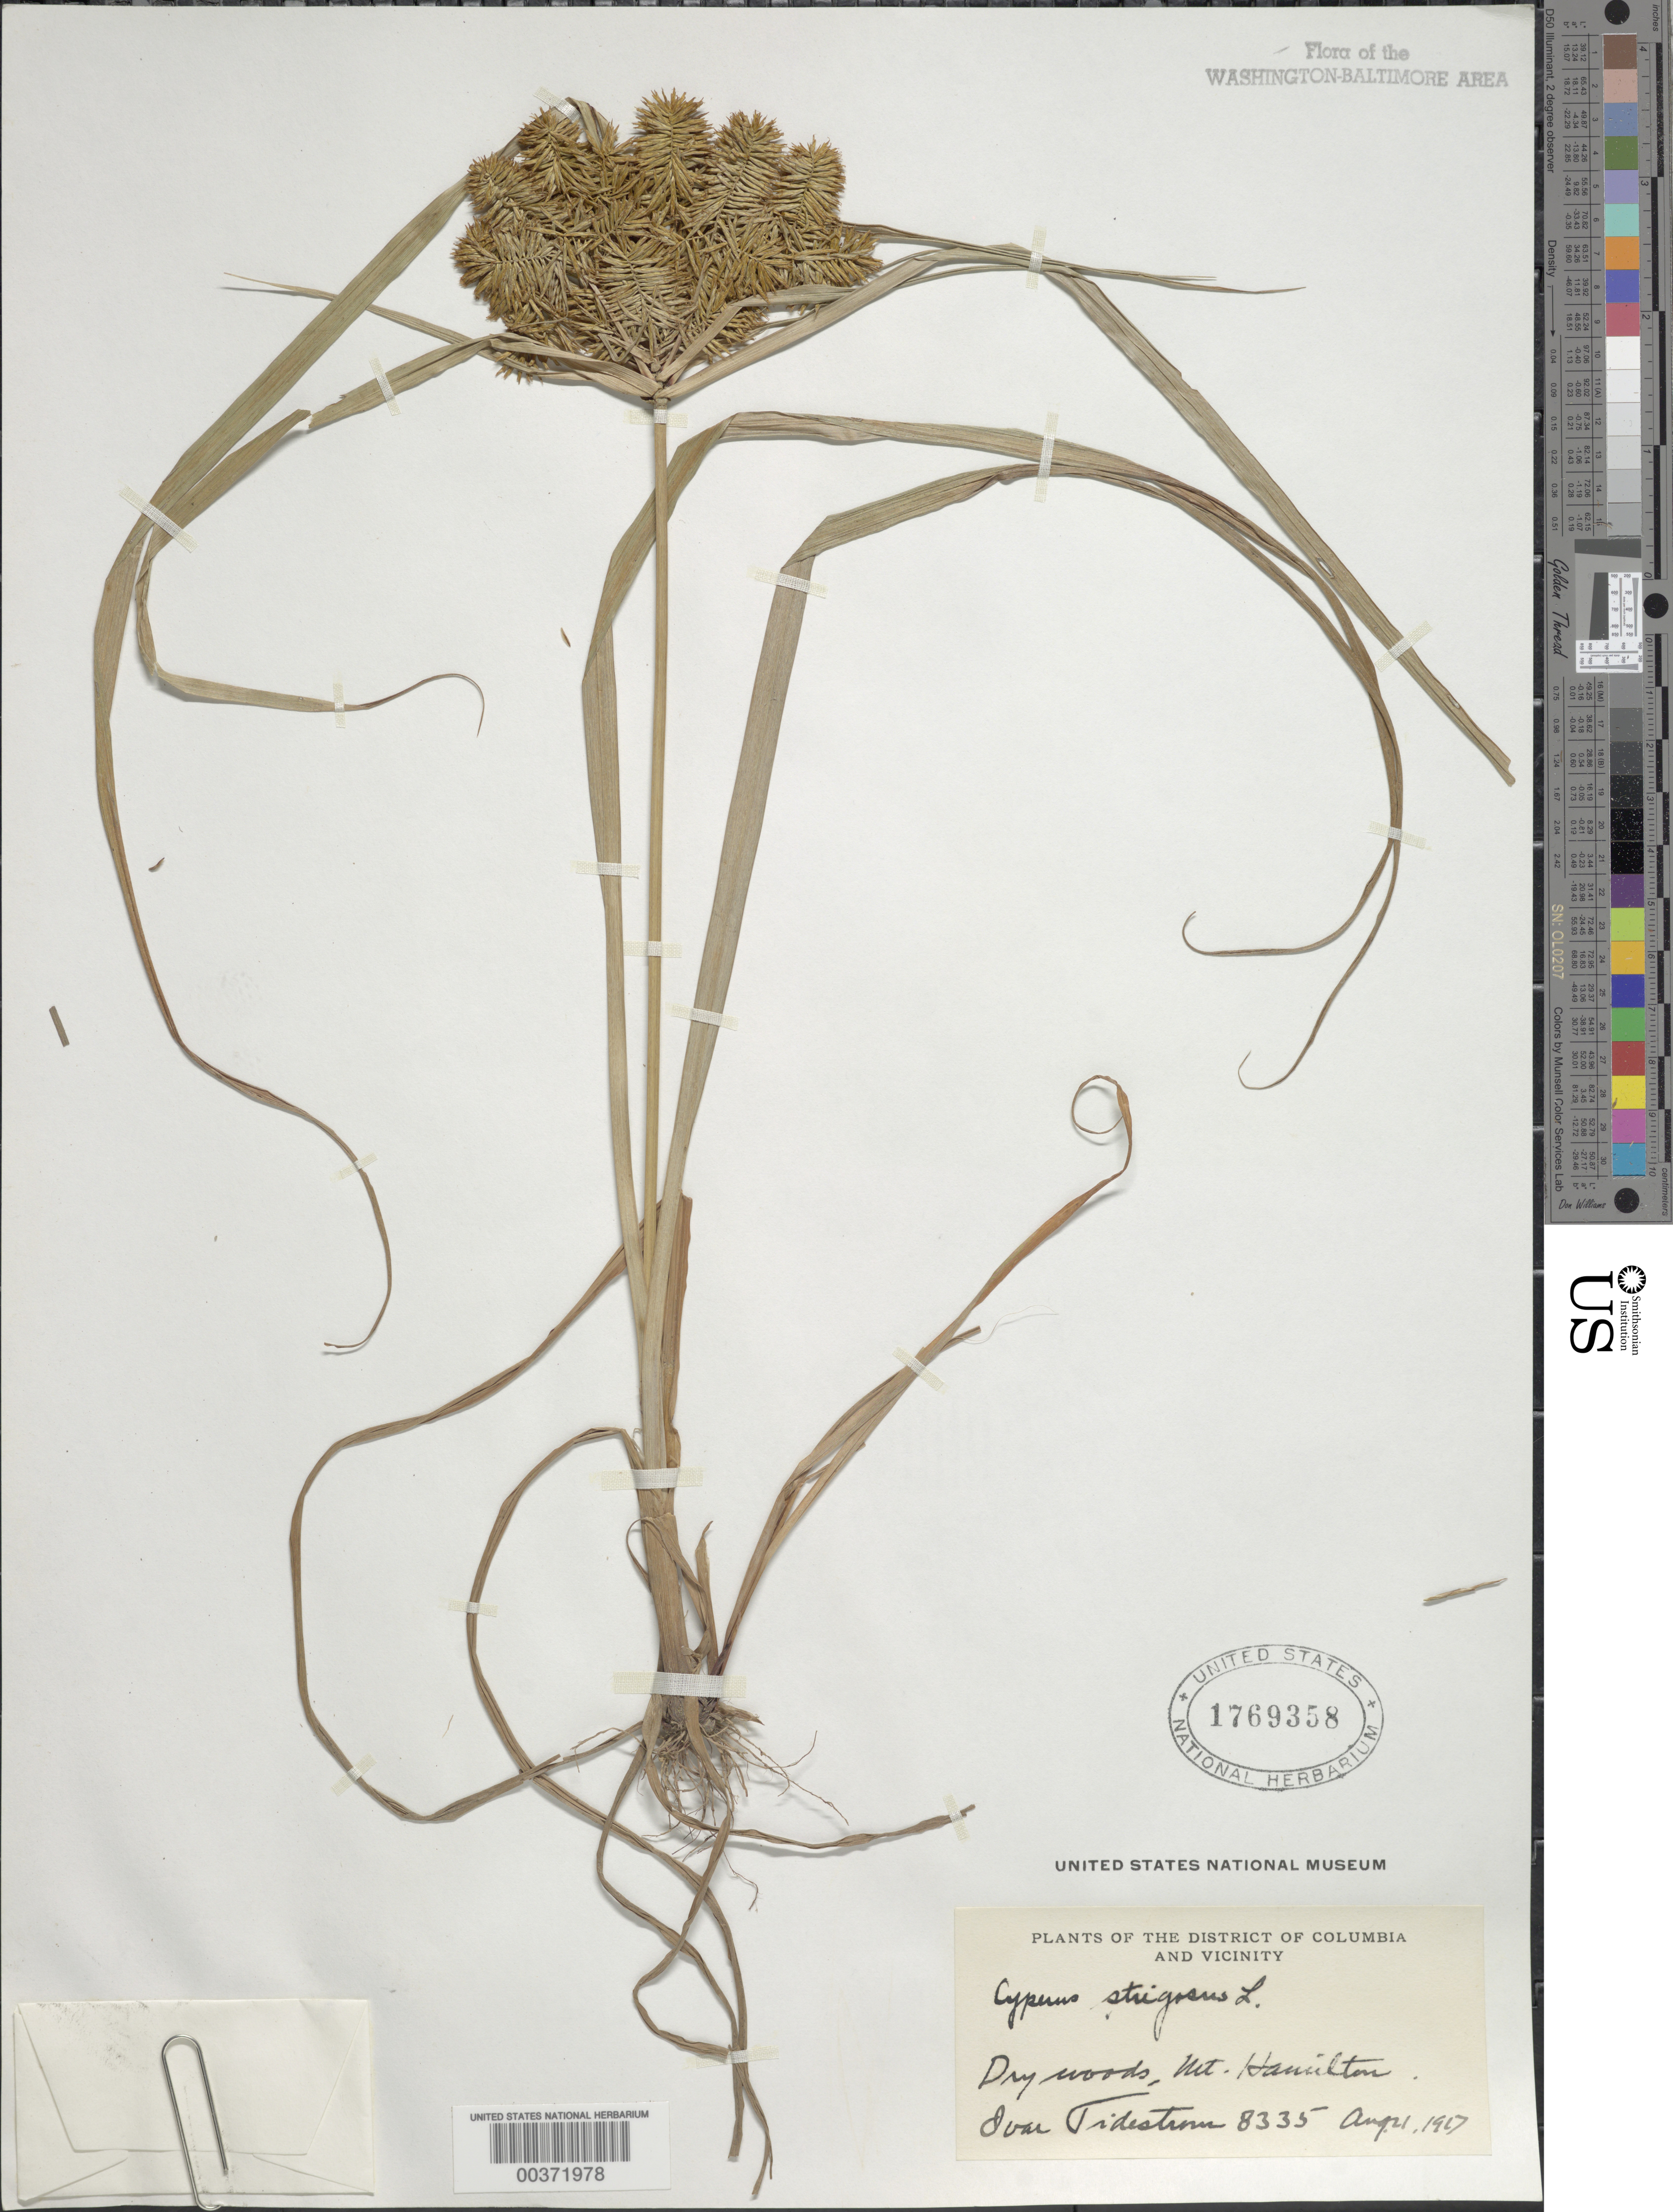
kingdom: Plantae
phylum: Tracheophyta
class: Liliopsida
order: Poales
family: Cyperaceae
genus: Cyperus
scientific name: Cyperus strigosus L.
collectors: I. F. Tidestrom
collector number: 8335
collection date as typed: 21 Aug 1917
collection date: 1917-08-21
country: United States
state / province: District of Columbia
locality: Mount Hamilton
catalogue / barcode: US 1769358